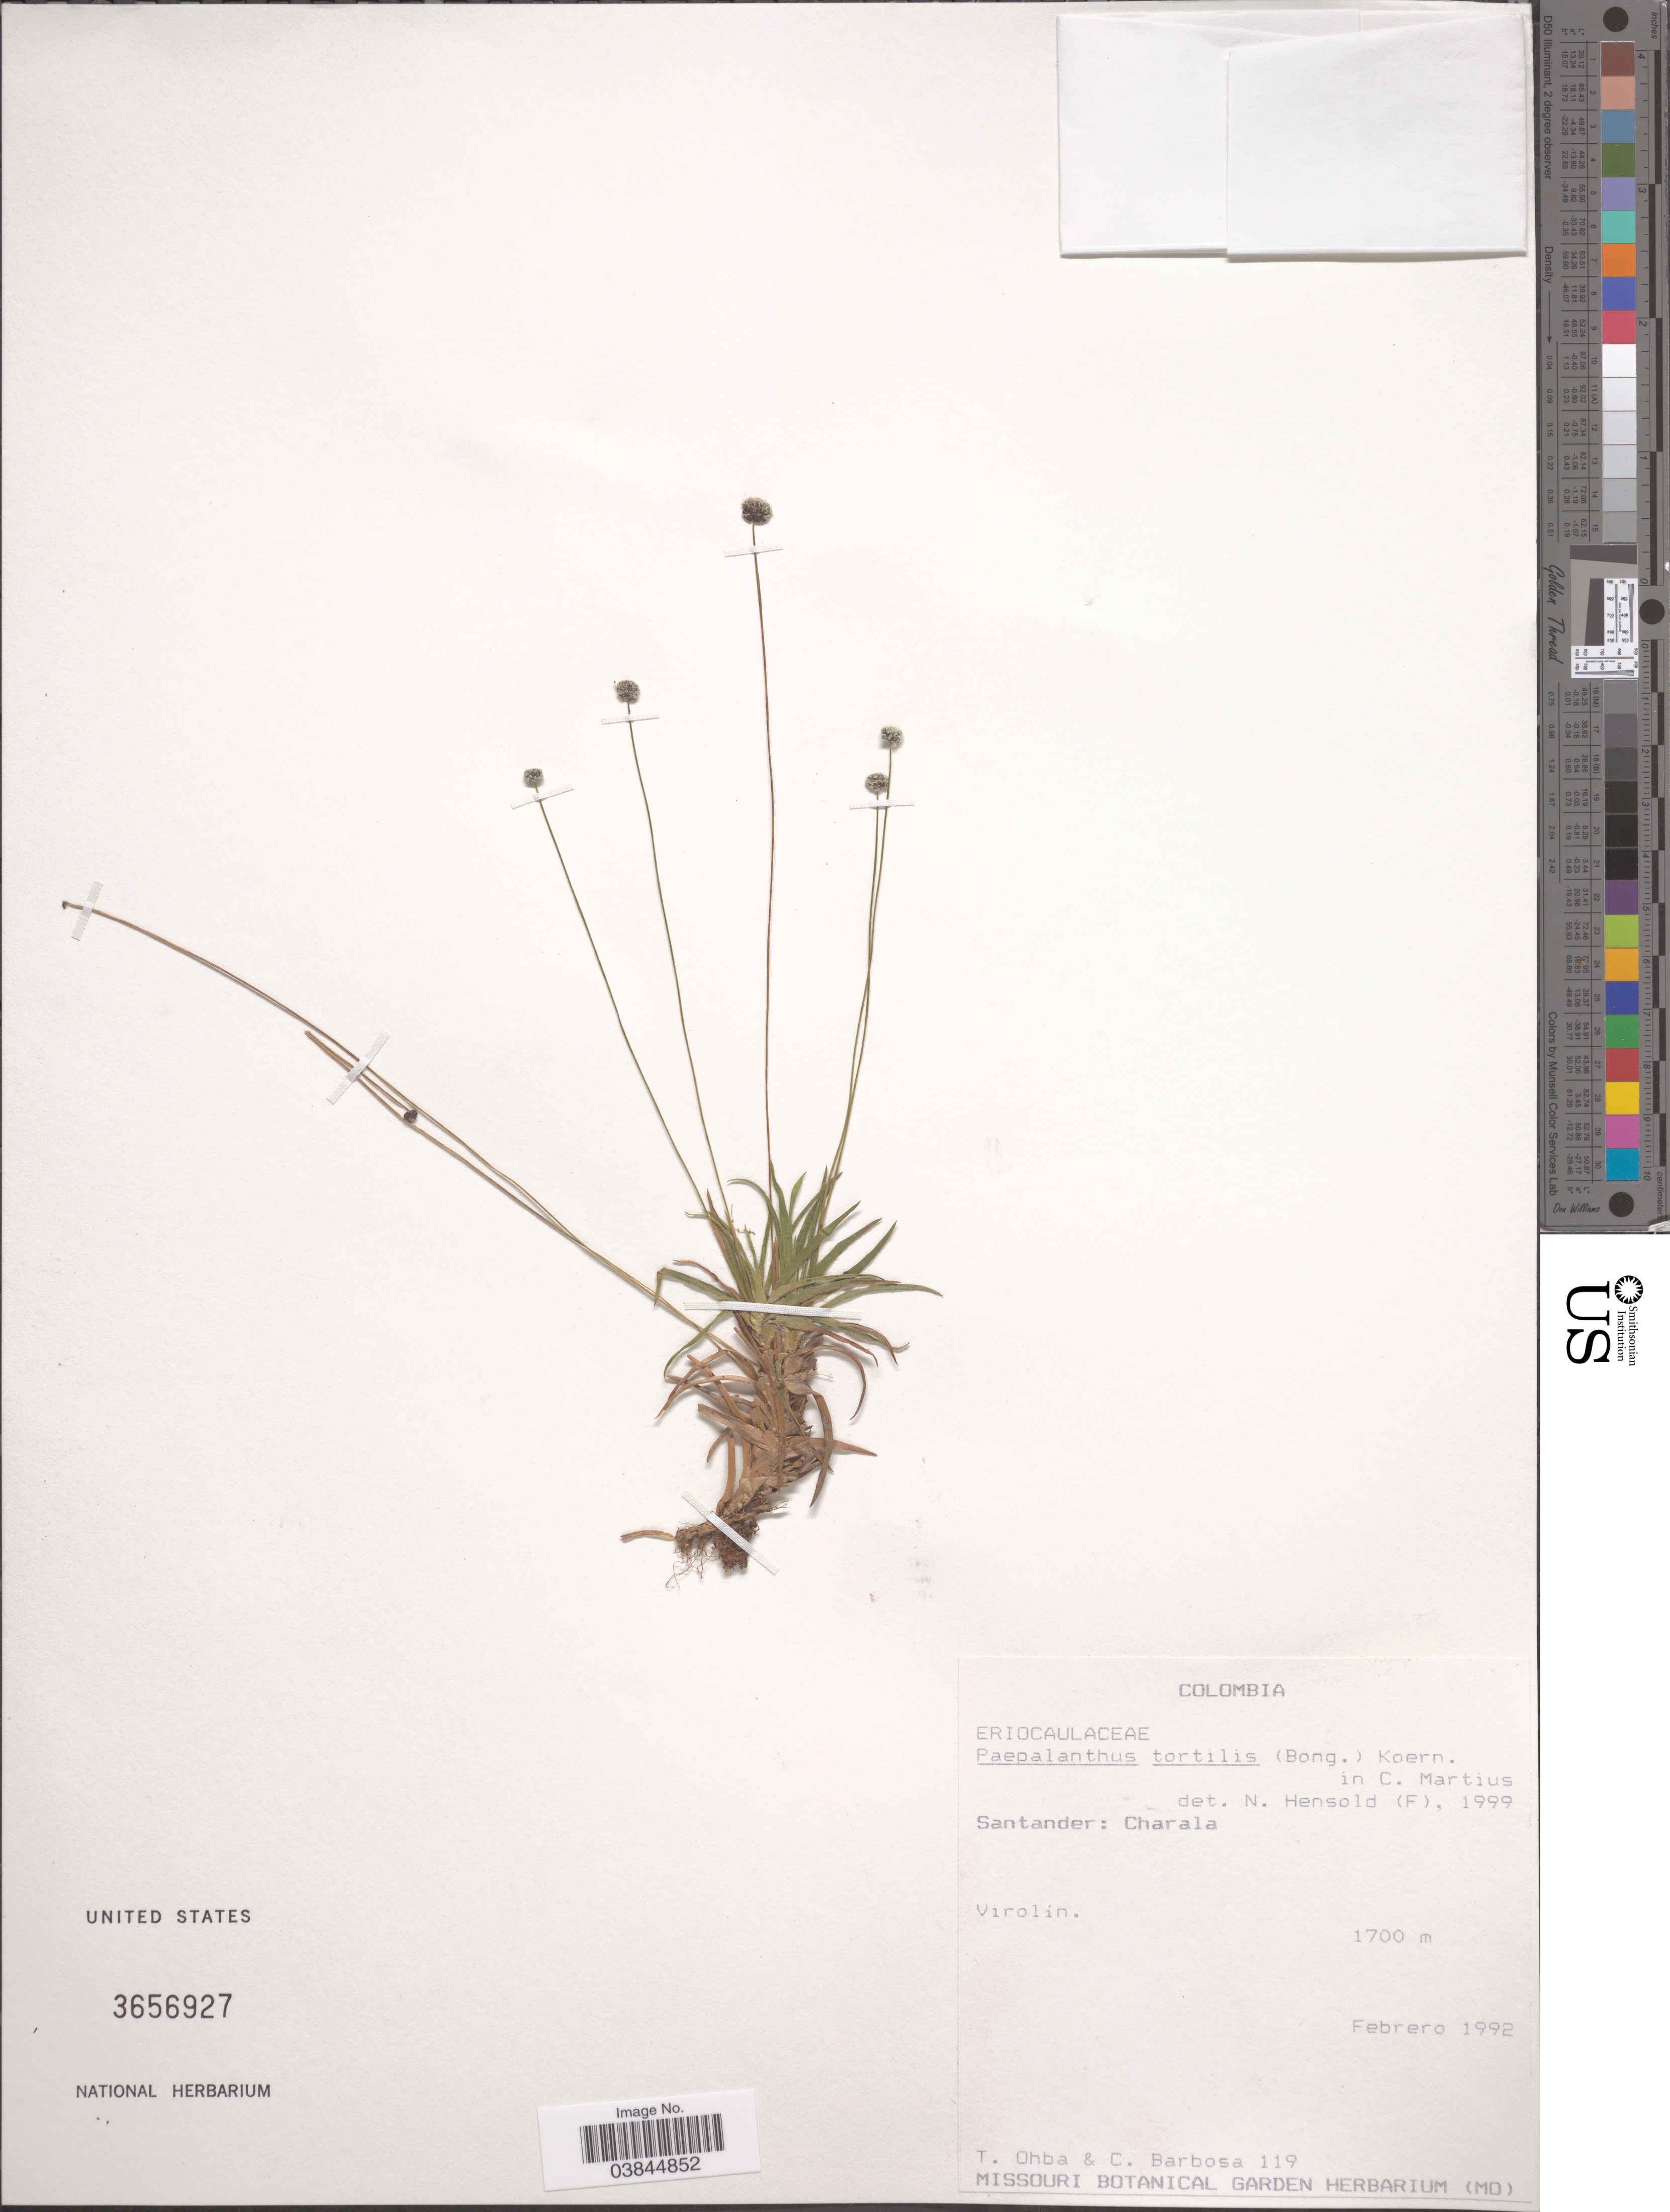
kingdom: Plantae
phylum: Tracheophyta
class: Liliopsida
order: Poales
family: Eriocaulaceae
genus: Paepalanthus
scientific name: Paepalanthus tortilis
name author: (Bong.) Koern.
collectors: T. Ohba & C. E. Barbosa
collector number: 119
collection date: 1992-02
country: Colombia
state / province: Santander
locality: Charala. Virolin.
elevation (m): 1700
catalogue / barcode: US 3656927